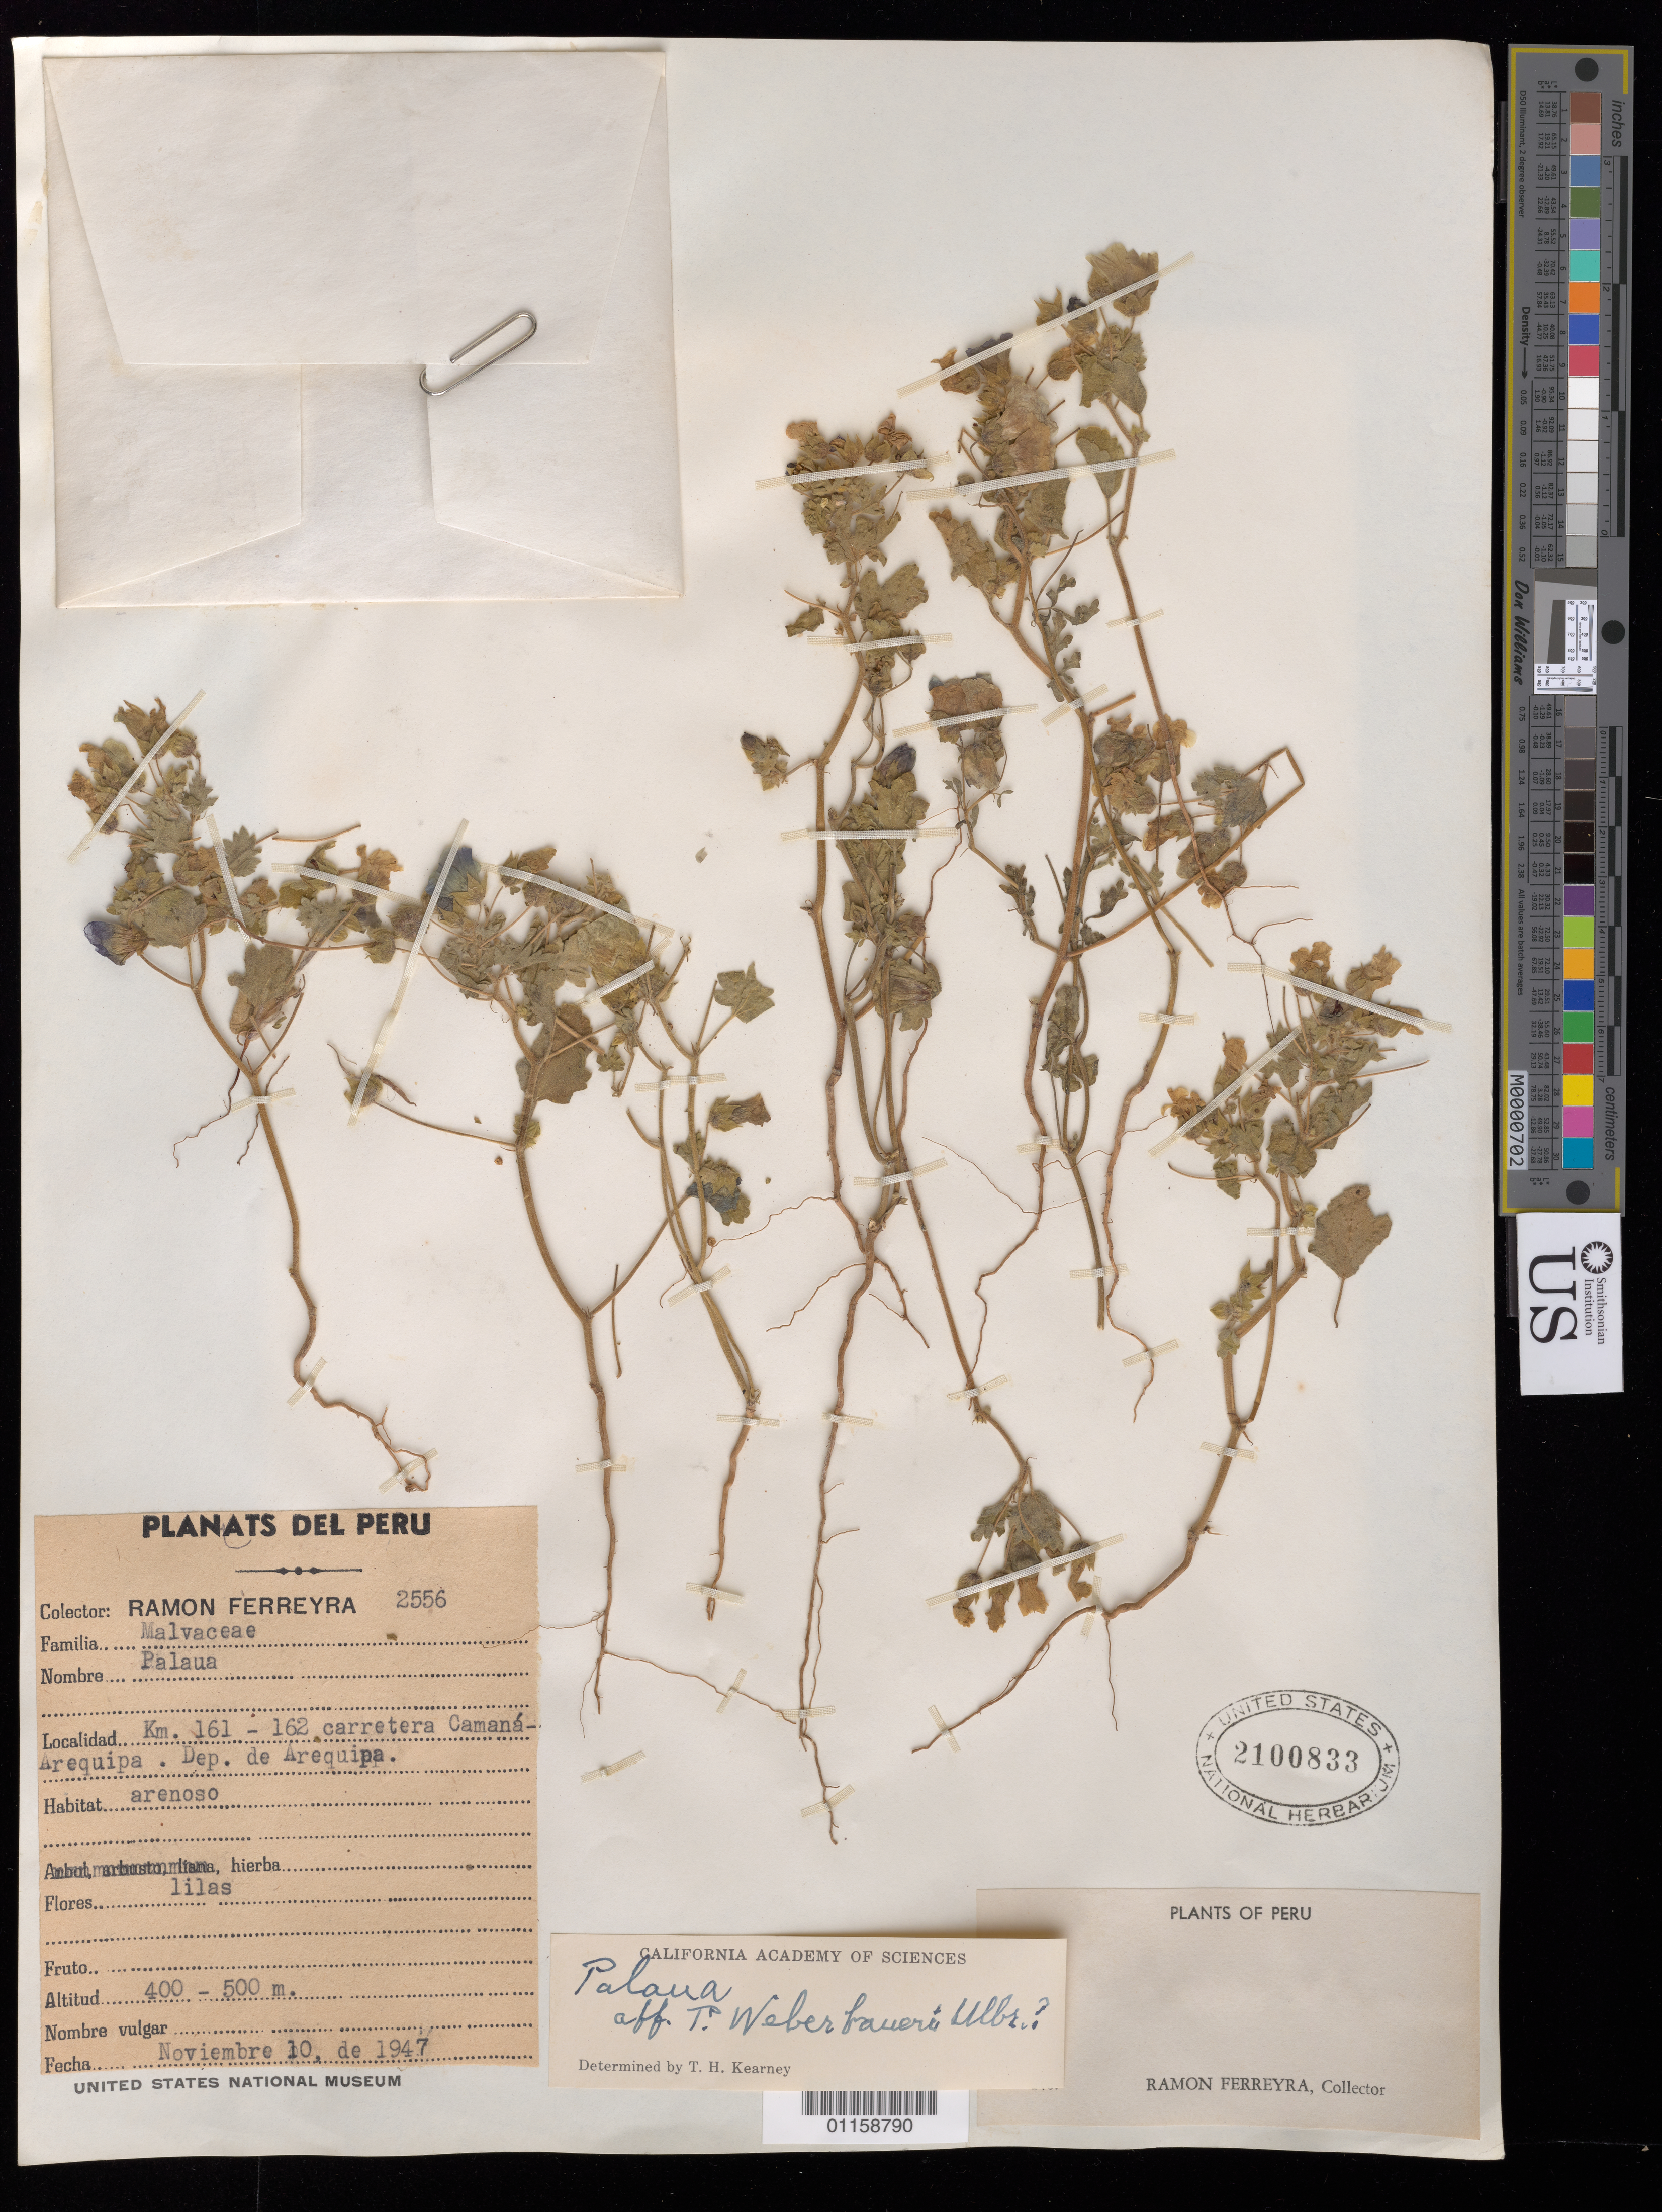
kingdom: Plantae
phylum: Tracheophyta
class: Magnoliopsida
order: Malvales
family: Malvaceae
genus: Palaua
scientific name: Palaua weberbaueri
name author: Ulbr.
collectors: R. A. Ferreyra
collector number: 2556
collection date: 1947-11-10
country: Peru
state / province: Arequipa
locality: Km 161 - 162 carretera Camana - Arequipa.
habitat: Sand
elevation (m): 400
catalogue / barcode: US 2100833